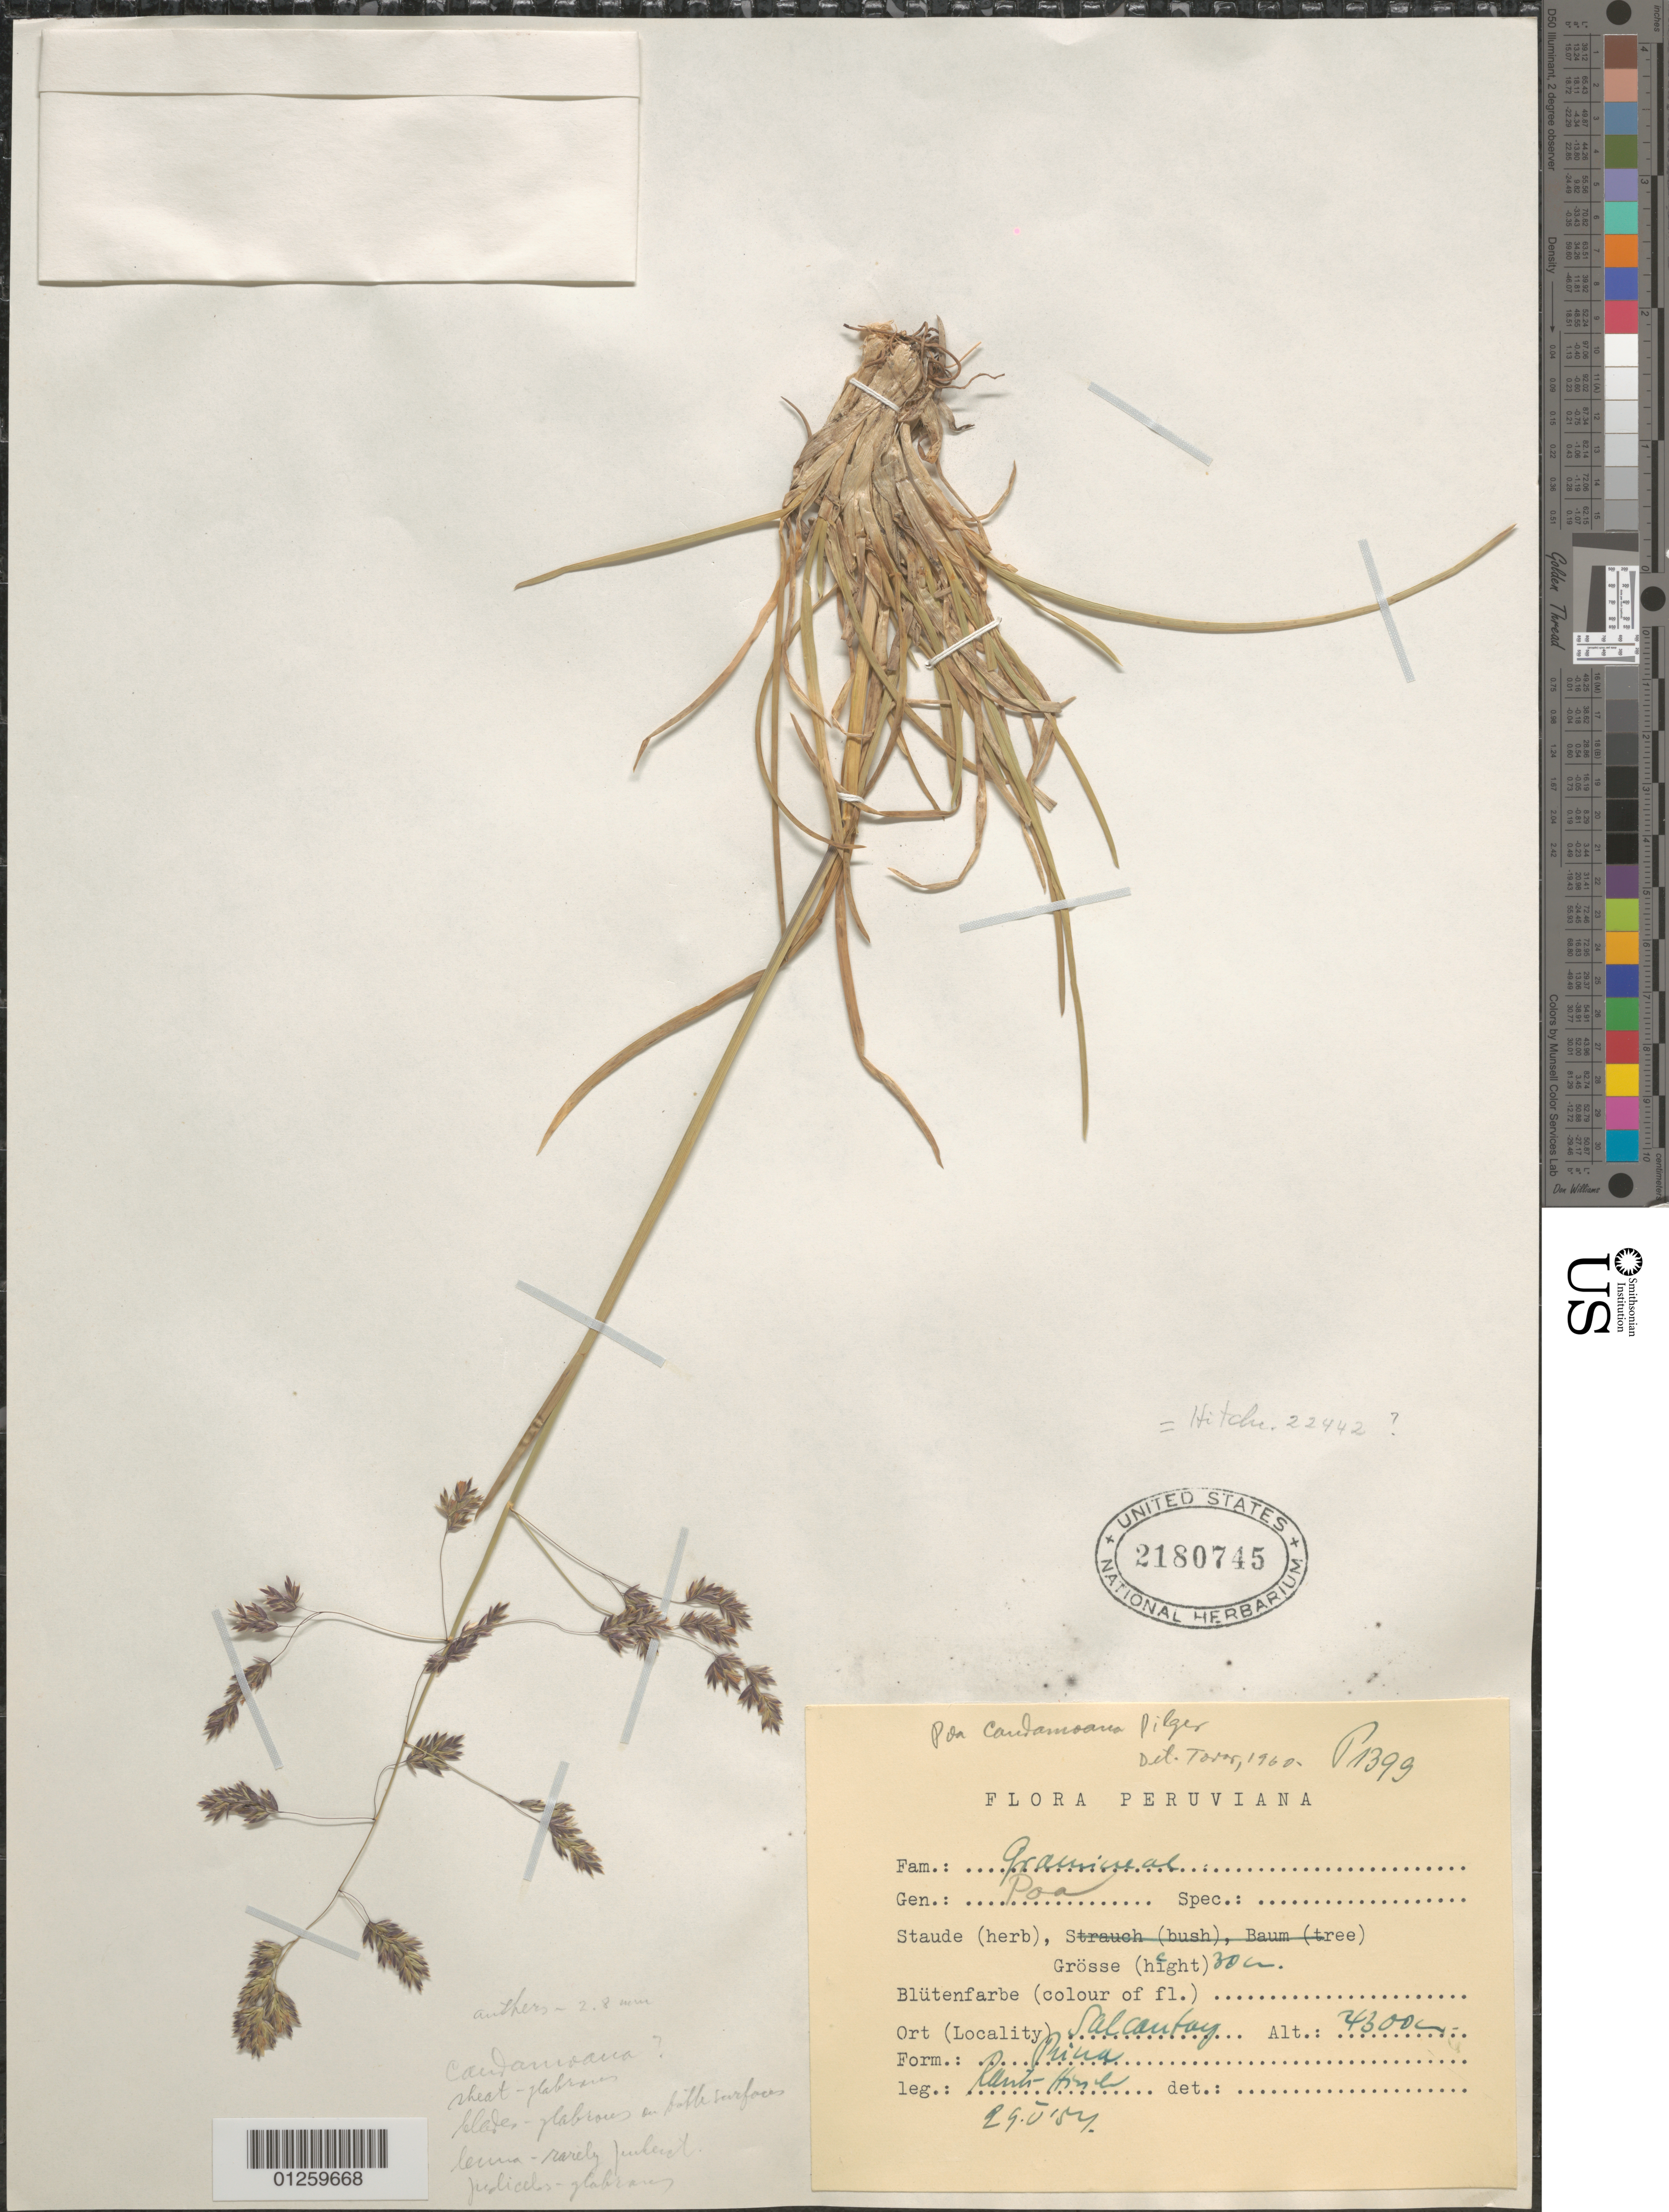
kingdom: Plantae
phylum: Tracheophyta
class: Liliopsida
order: Poales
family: Poaceae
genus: Poa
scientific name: Poa candamoana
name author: Pilg.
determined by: Soreng, Robert J., Research Associate (BOT), Smithsonian Institution - National Museum of Natural History (UNITED STATES)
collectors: Rahu & Hirsch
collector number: P1399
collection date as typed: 29.VI.54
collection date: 1954-06-29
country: Peru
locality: Salcantay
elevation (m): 4300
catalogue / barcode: US 2180745